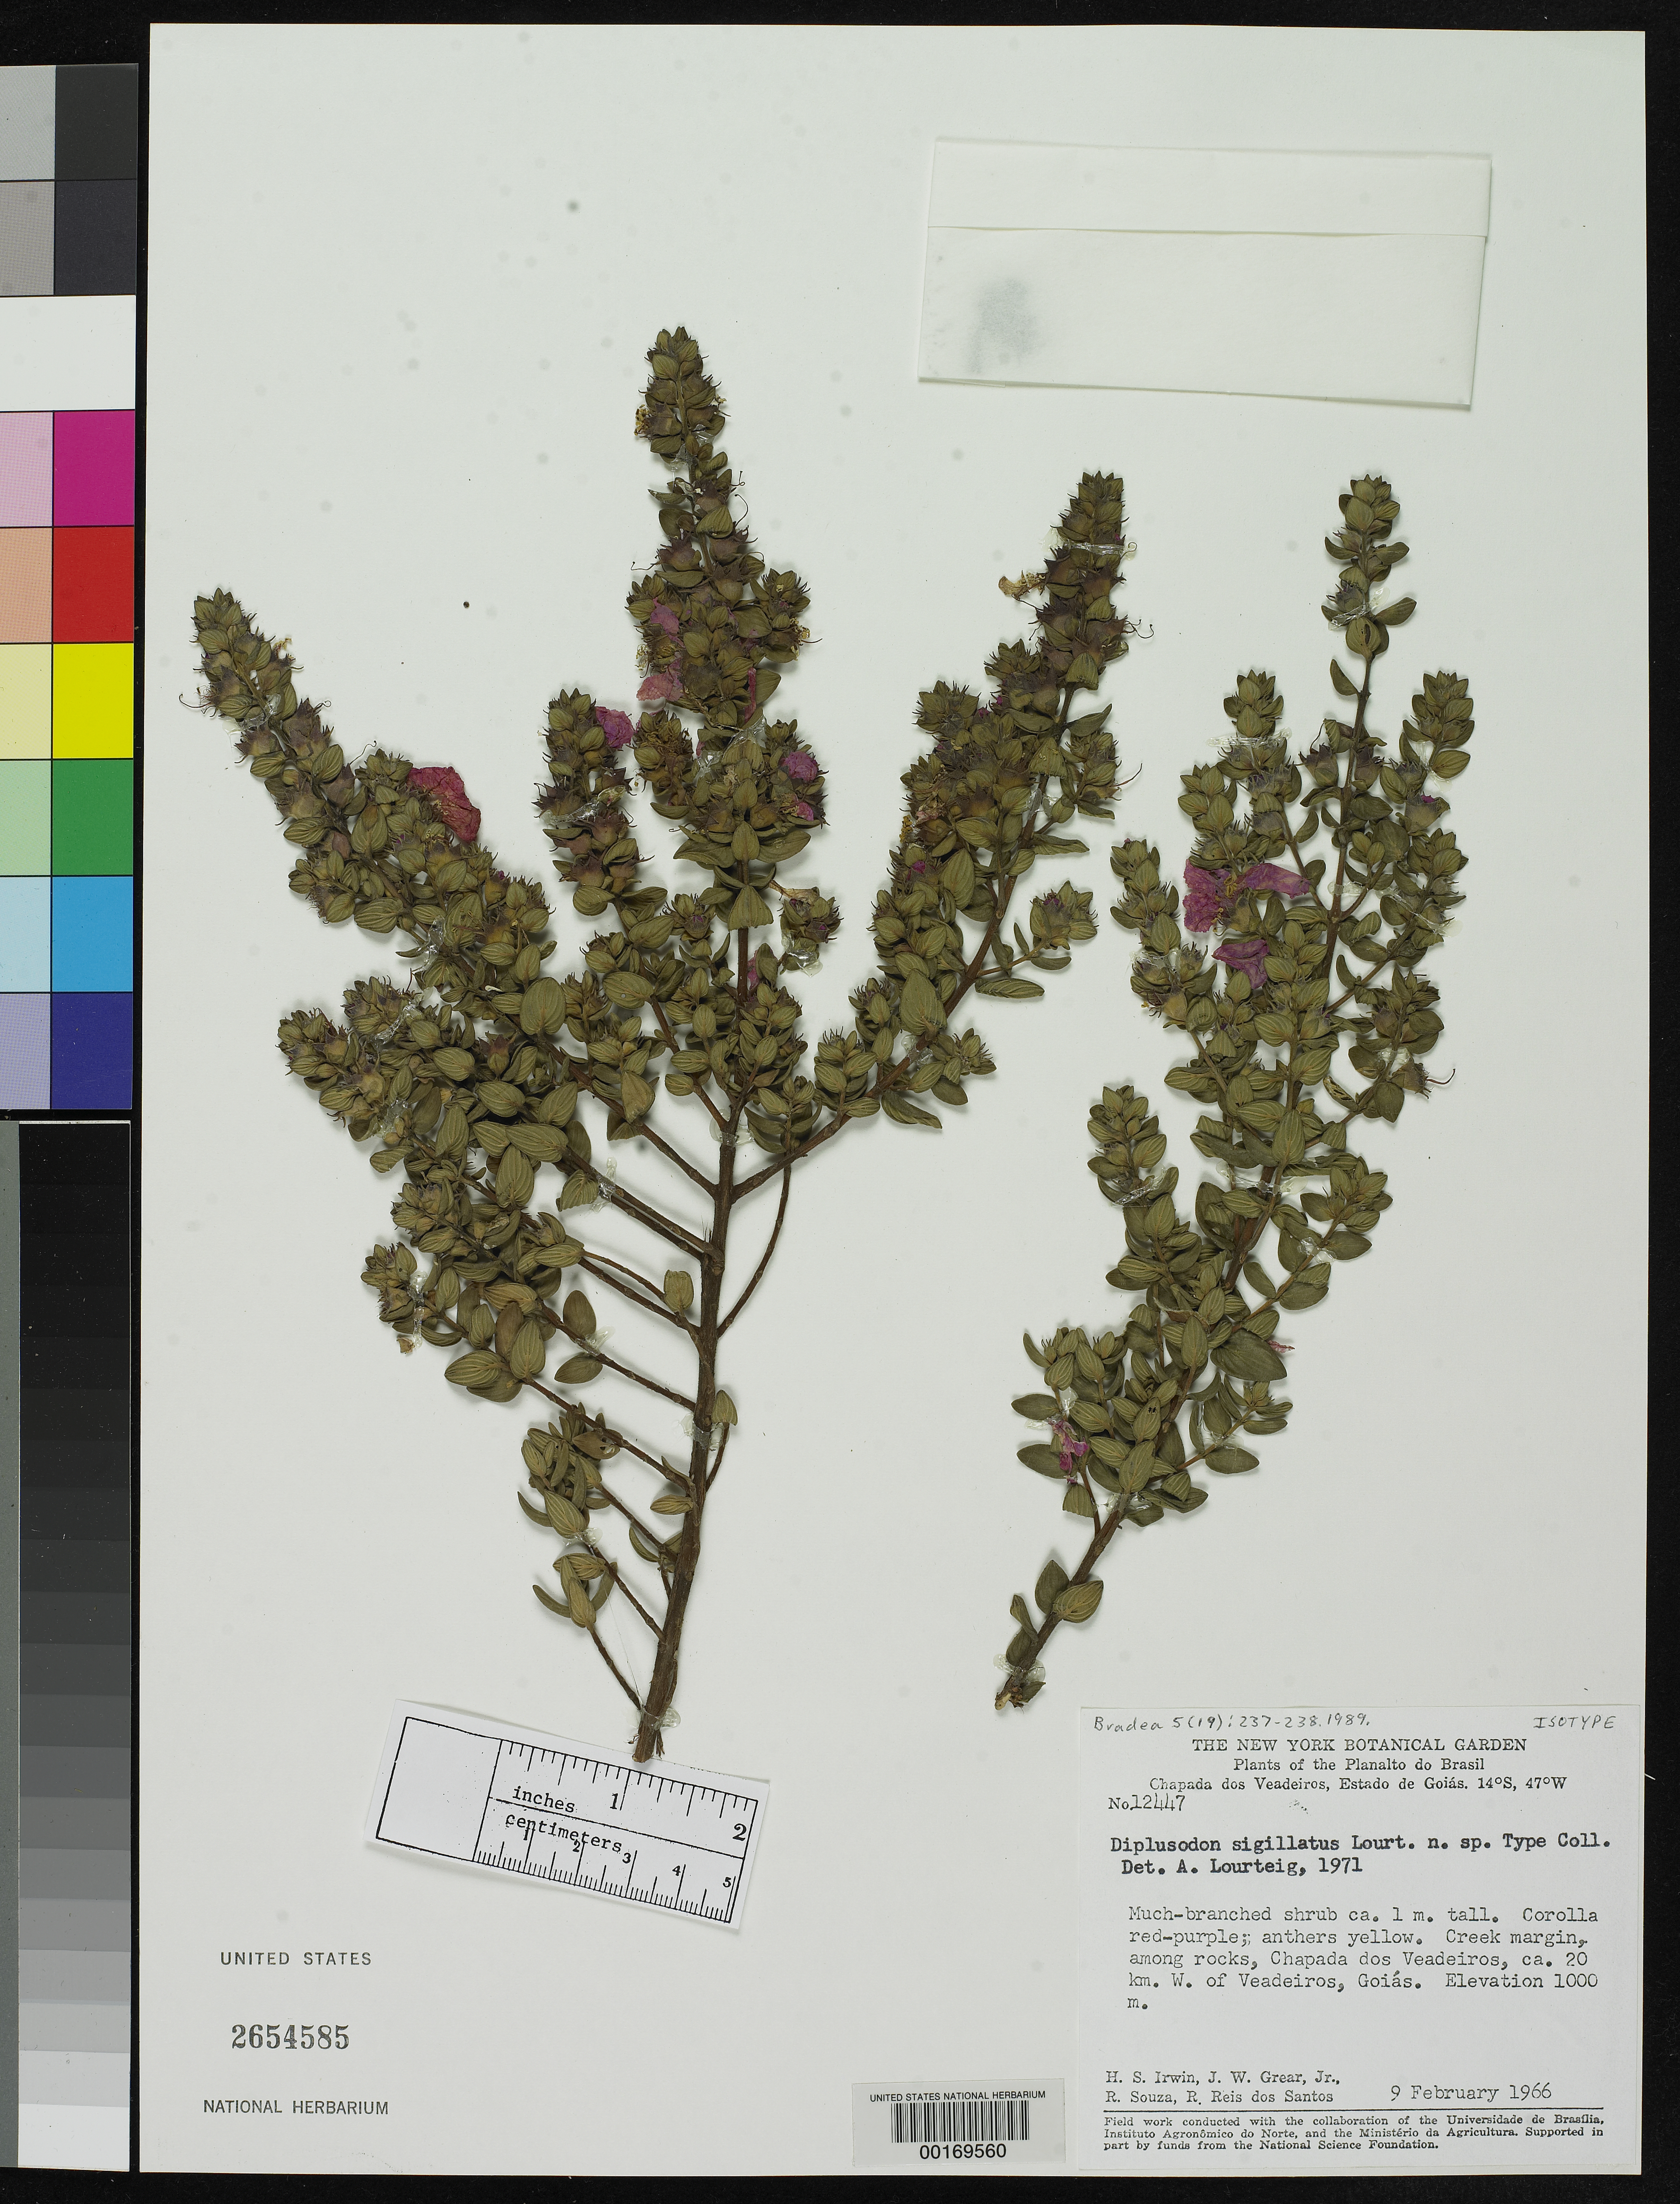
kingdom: Plantae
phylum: Tracheophyta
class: Magnoliopsida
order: Myrtales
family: Lythraceae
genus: Diplusodon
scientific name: Diplusodon sigillatus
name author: Lourteig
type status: Isotype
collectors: H. Irwin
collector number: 12447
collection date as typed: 09 Feb 1966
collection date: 1966-02-09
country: Brazil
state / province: Goiás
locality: Chapada dos Veadeiros, ca. 20 km W of Veadeiros, creek margin along rocks.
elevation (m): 1000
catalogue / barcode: US 2654585